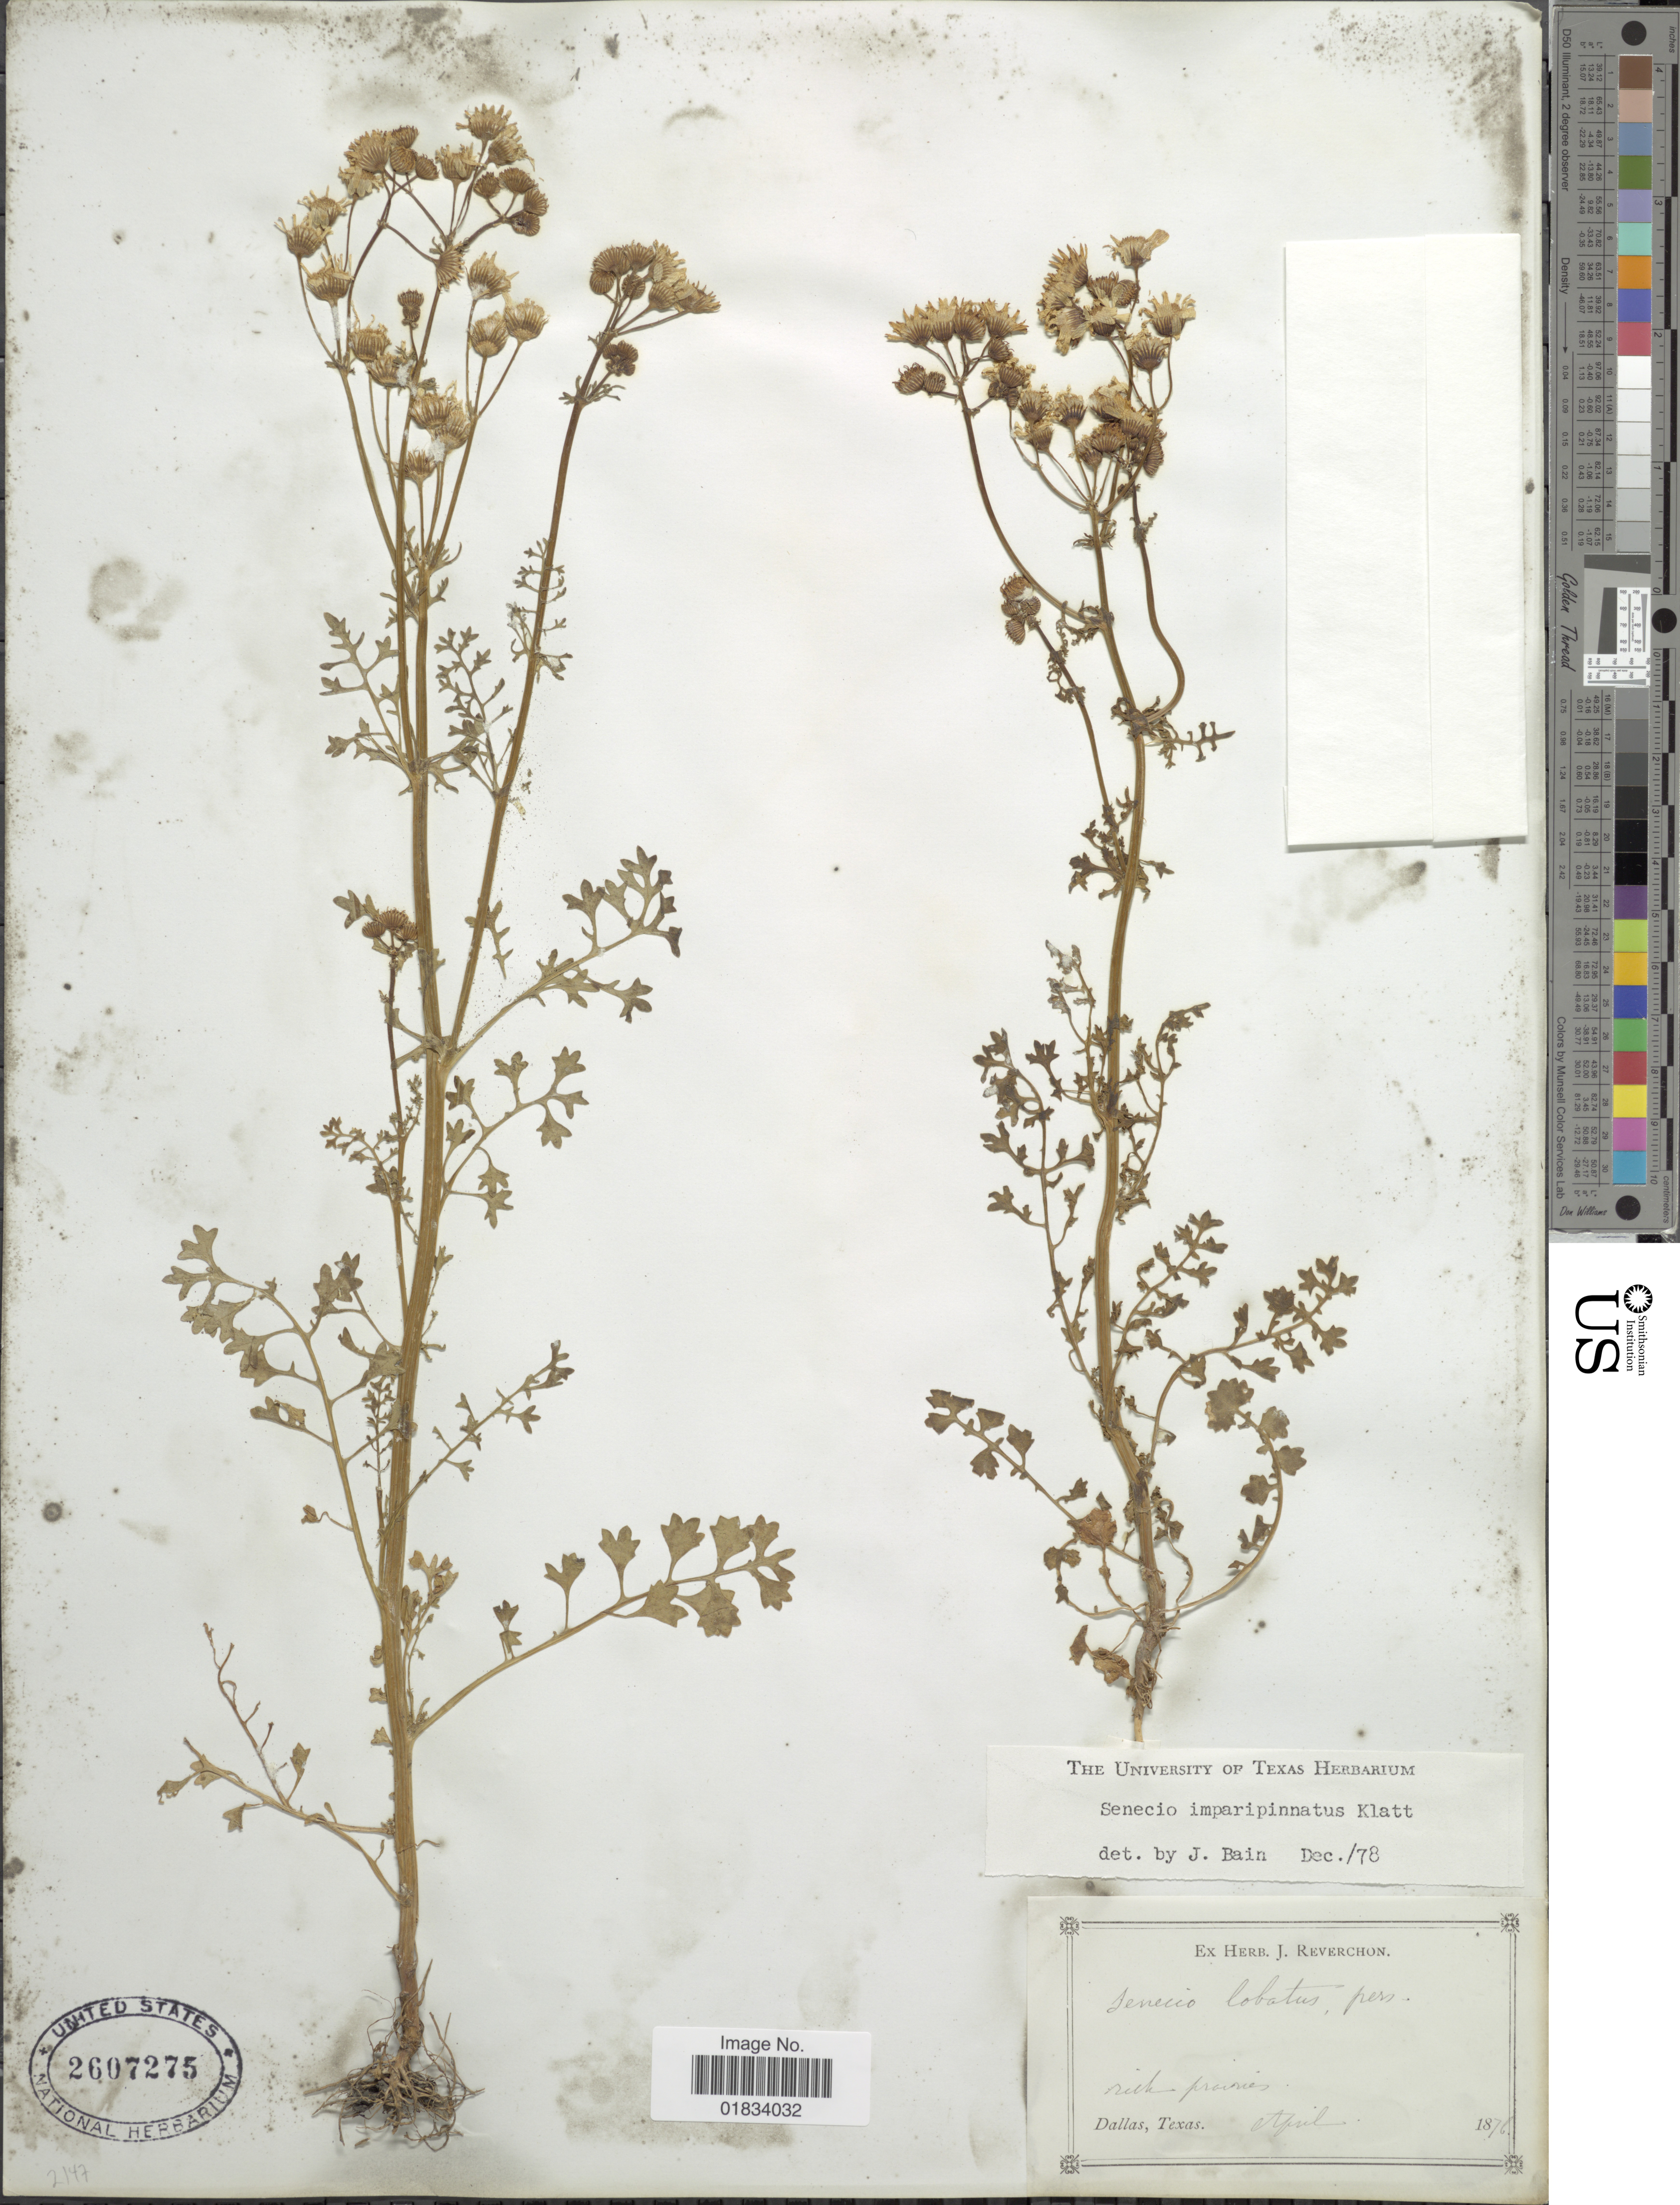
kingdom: Plantae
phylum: Tracheophyta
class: Magnoliopsida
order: Asterales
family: Asteraceae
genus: Packera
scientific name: Packera tampicana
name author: (DC.) C. Jeffrey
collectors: ex herb. J. Reverchon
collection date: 1876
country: United States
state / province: Texas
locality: Dallas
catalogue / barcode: US 2607275